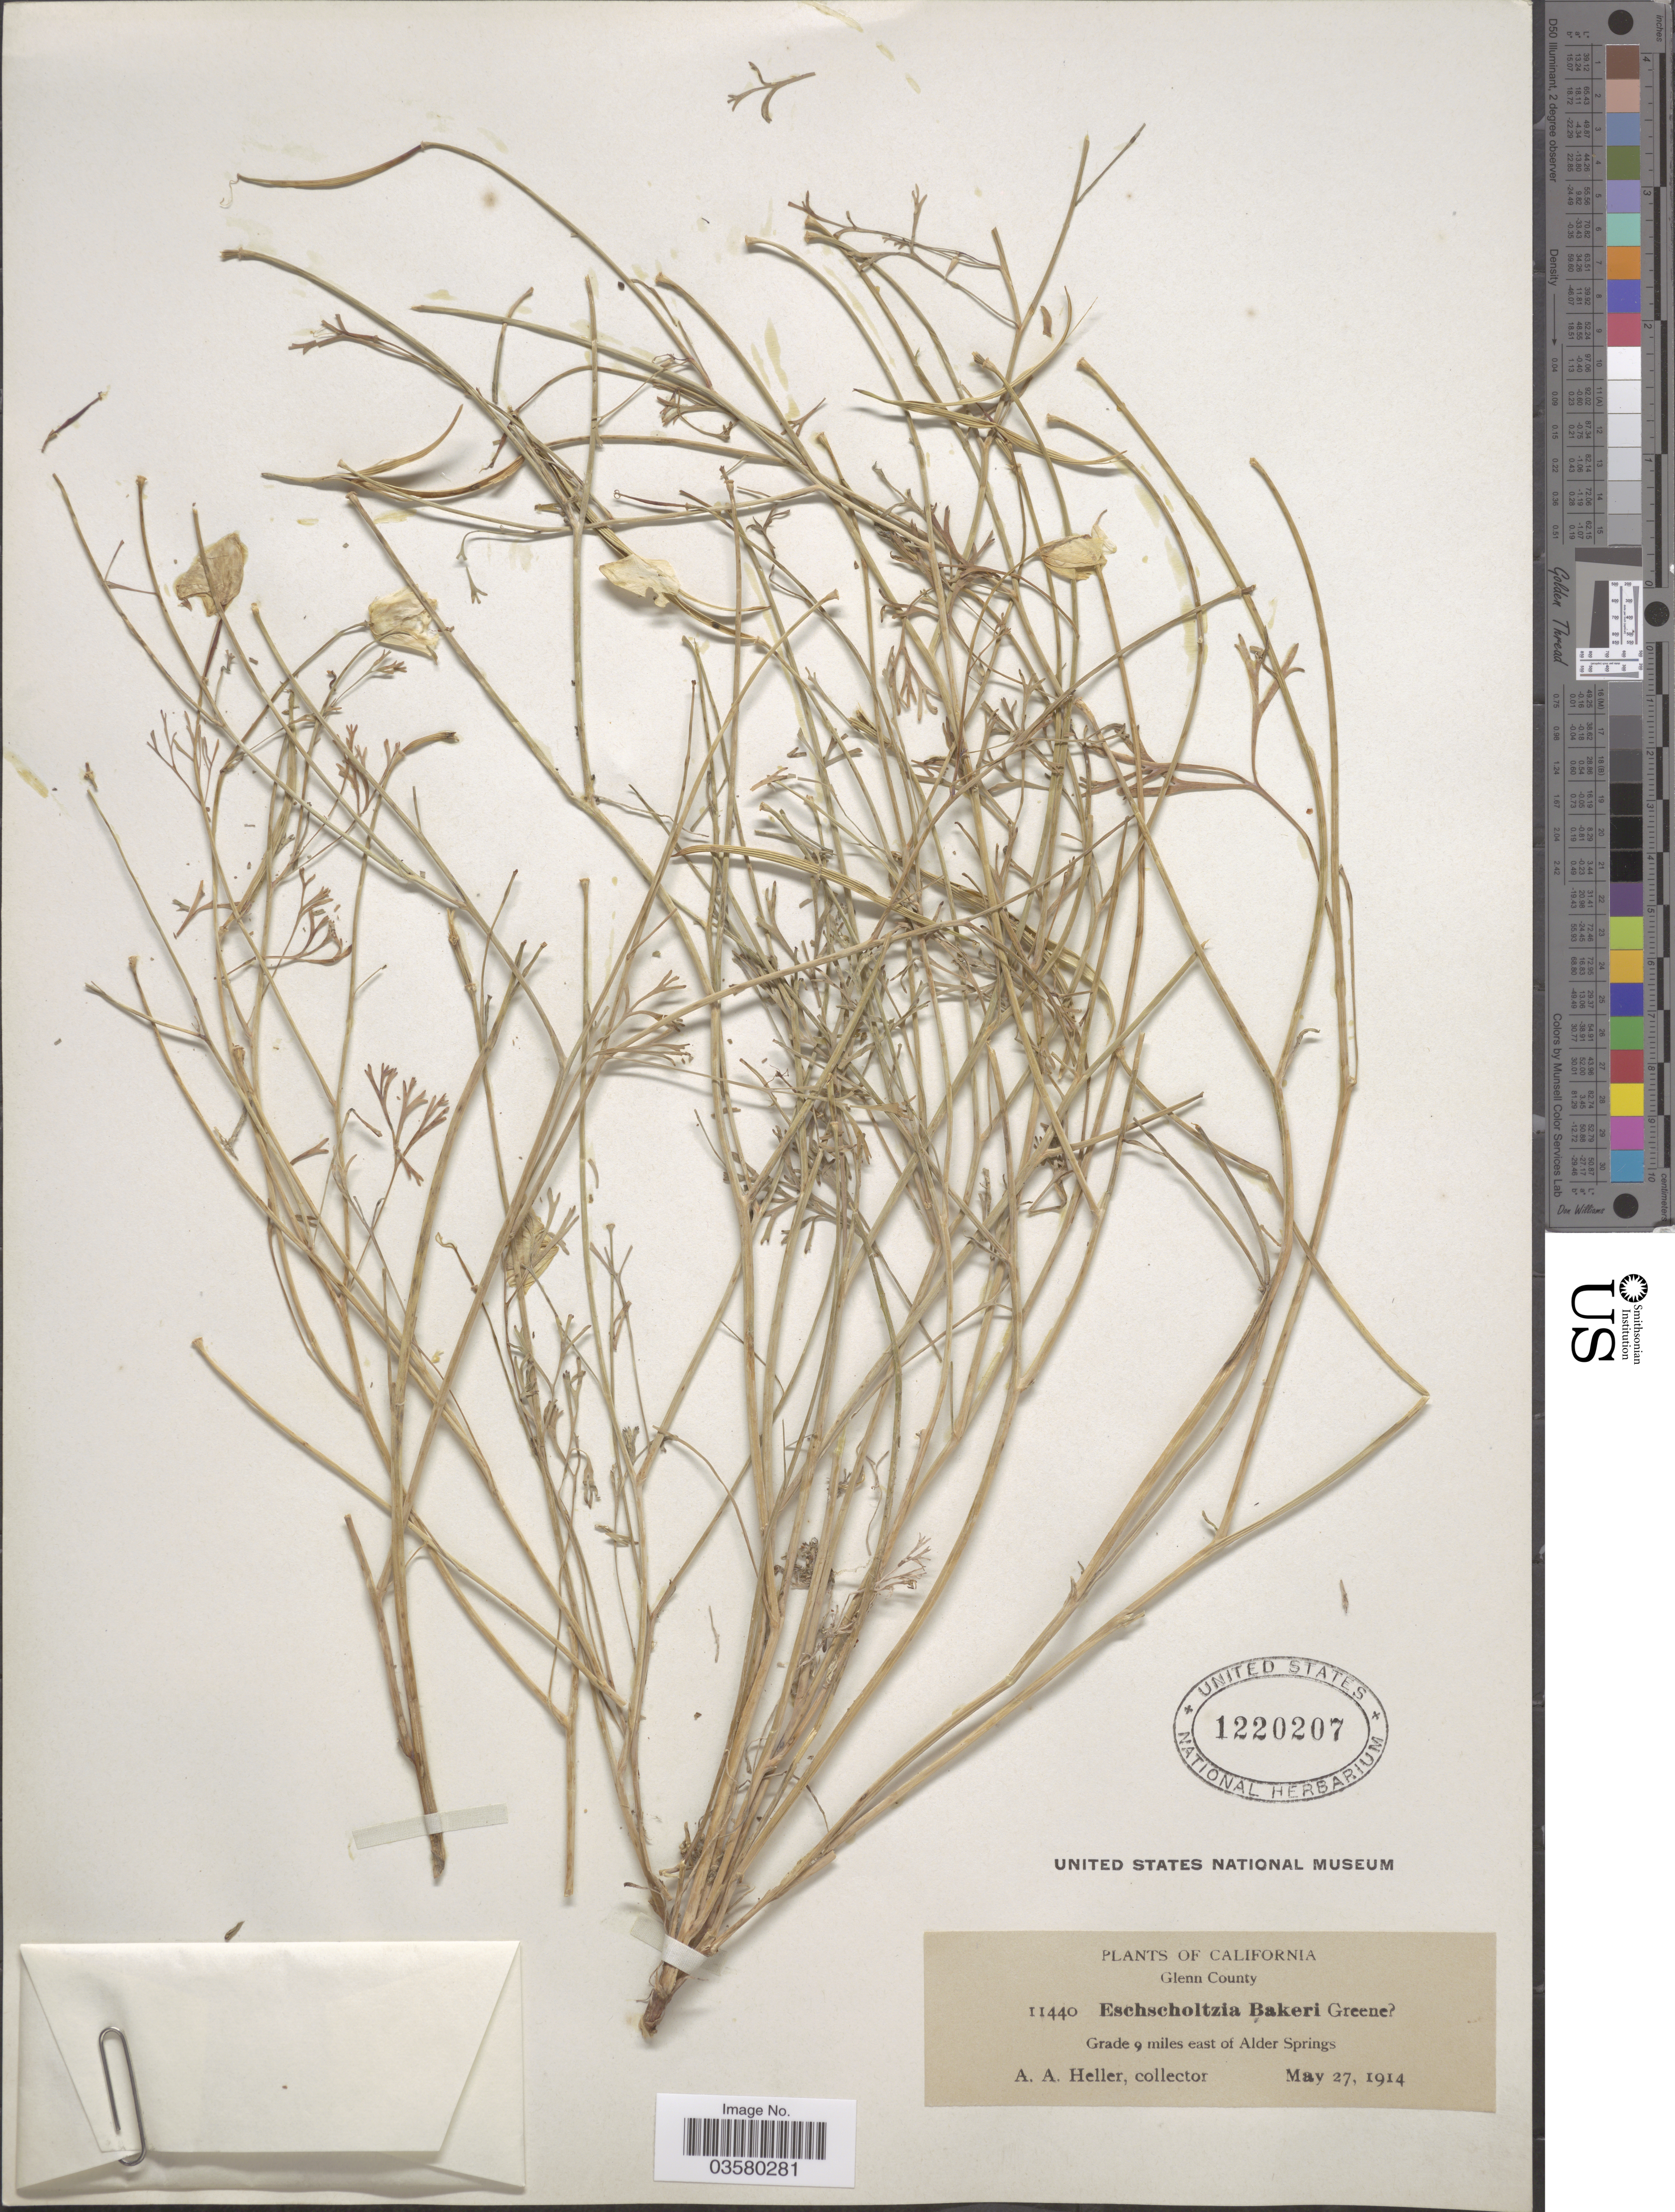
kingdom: Plantae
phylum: Tracheophyta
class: Magnoliopsida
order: Ranunculales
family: Papaveraceae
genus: Eschscholzia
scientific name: Eschscholzia bakeri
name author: Greene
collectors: A. A. Heller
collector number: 11440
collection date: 1914-05-27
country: United States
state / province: California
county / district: Glenn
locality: Glenn County. Grade 9 miles east of Alder Springs.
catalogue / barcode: US 1220207